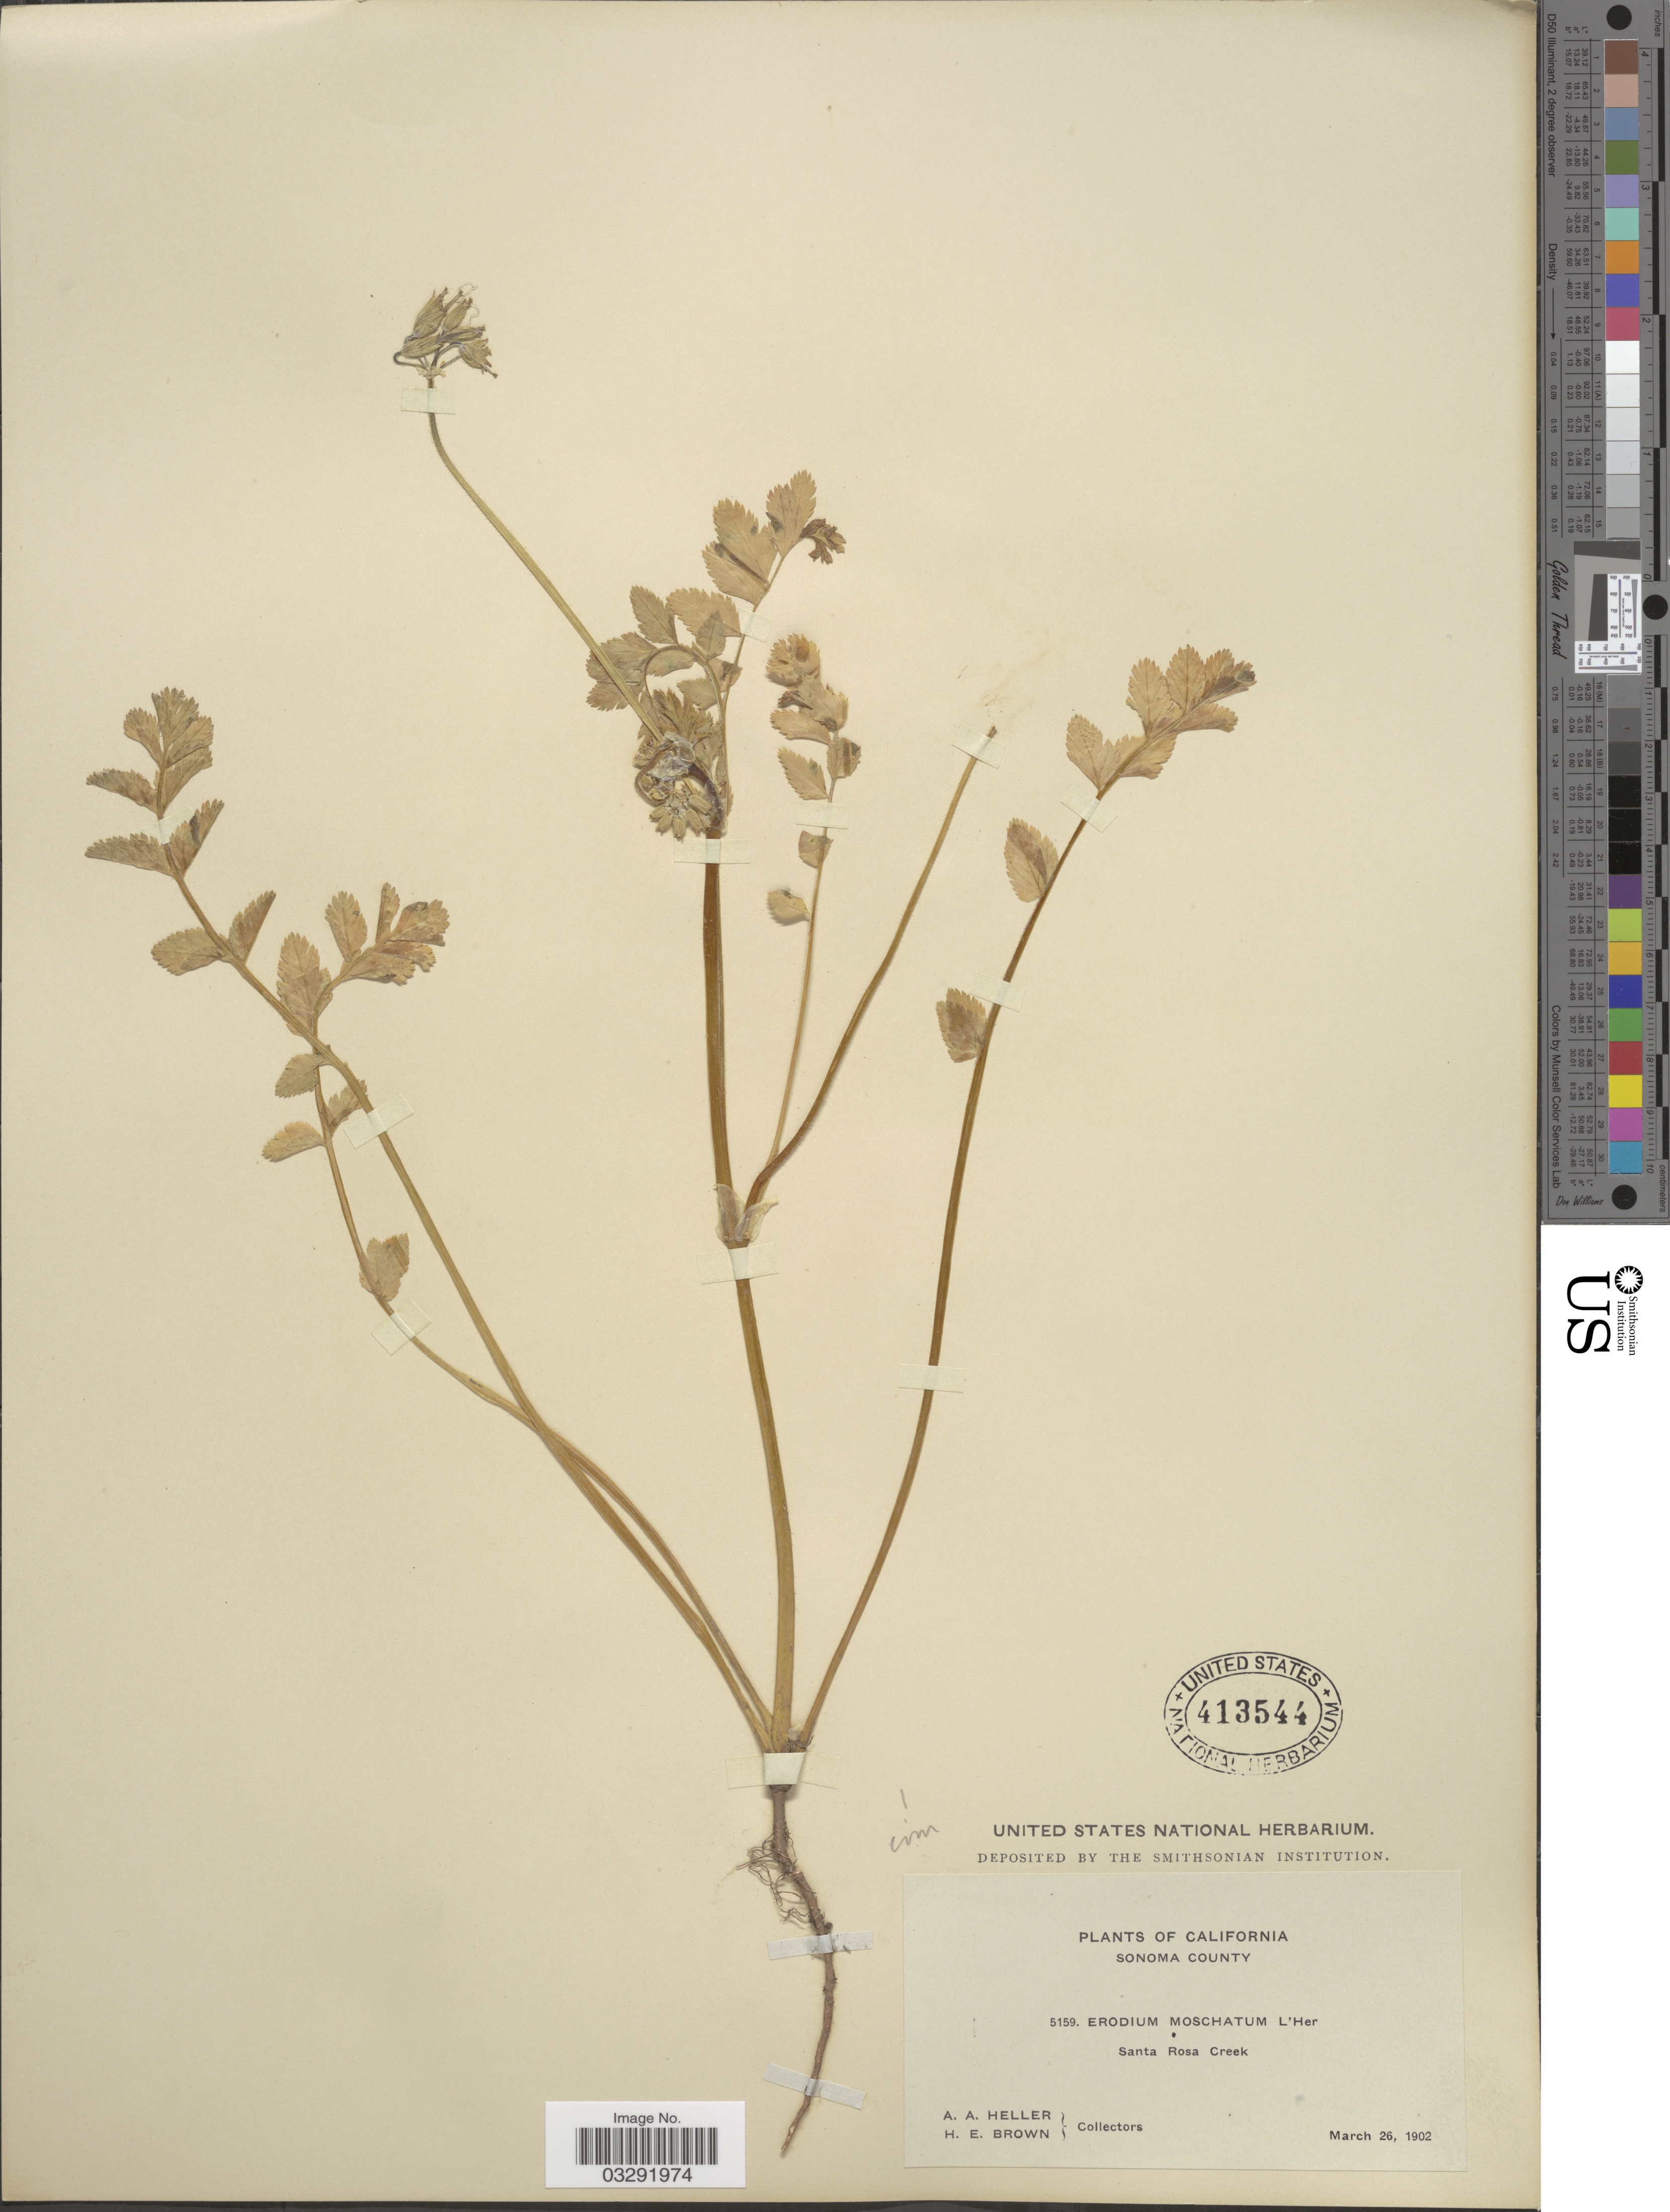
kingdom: Plantae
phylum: Tracheophyta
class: Magnoliopsida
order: Geraniales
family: Geraniaceae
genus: Erodium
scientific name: Erodium moschatum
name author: (L.) L'Hér. ex Aiton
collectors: A. A. Heller & H. E. Brown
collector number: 5159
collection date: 1902-03-26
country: United States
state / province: California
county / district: Sonoma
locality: Sonoma County. Santa Rosa Creek.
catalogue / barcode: US 413544